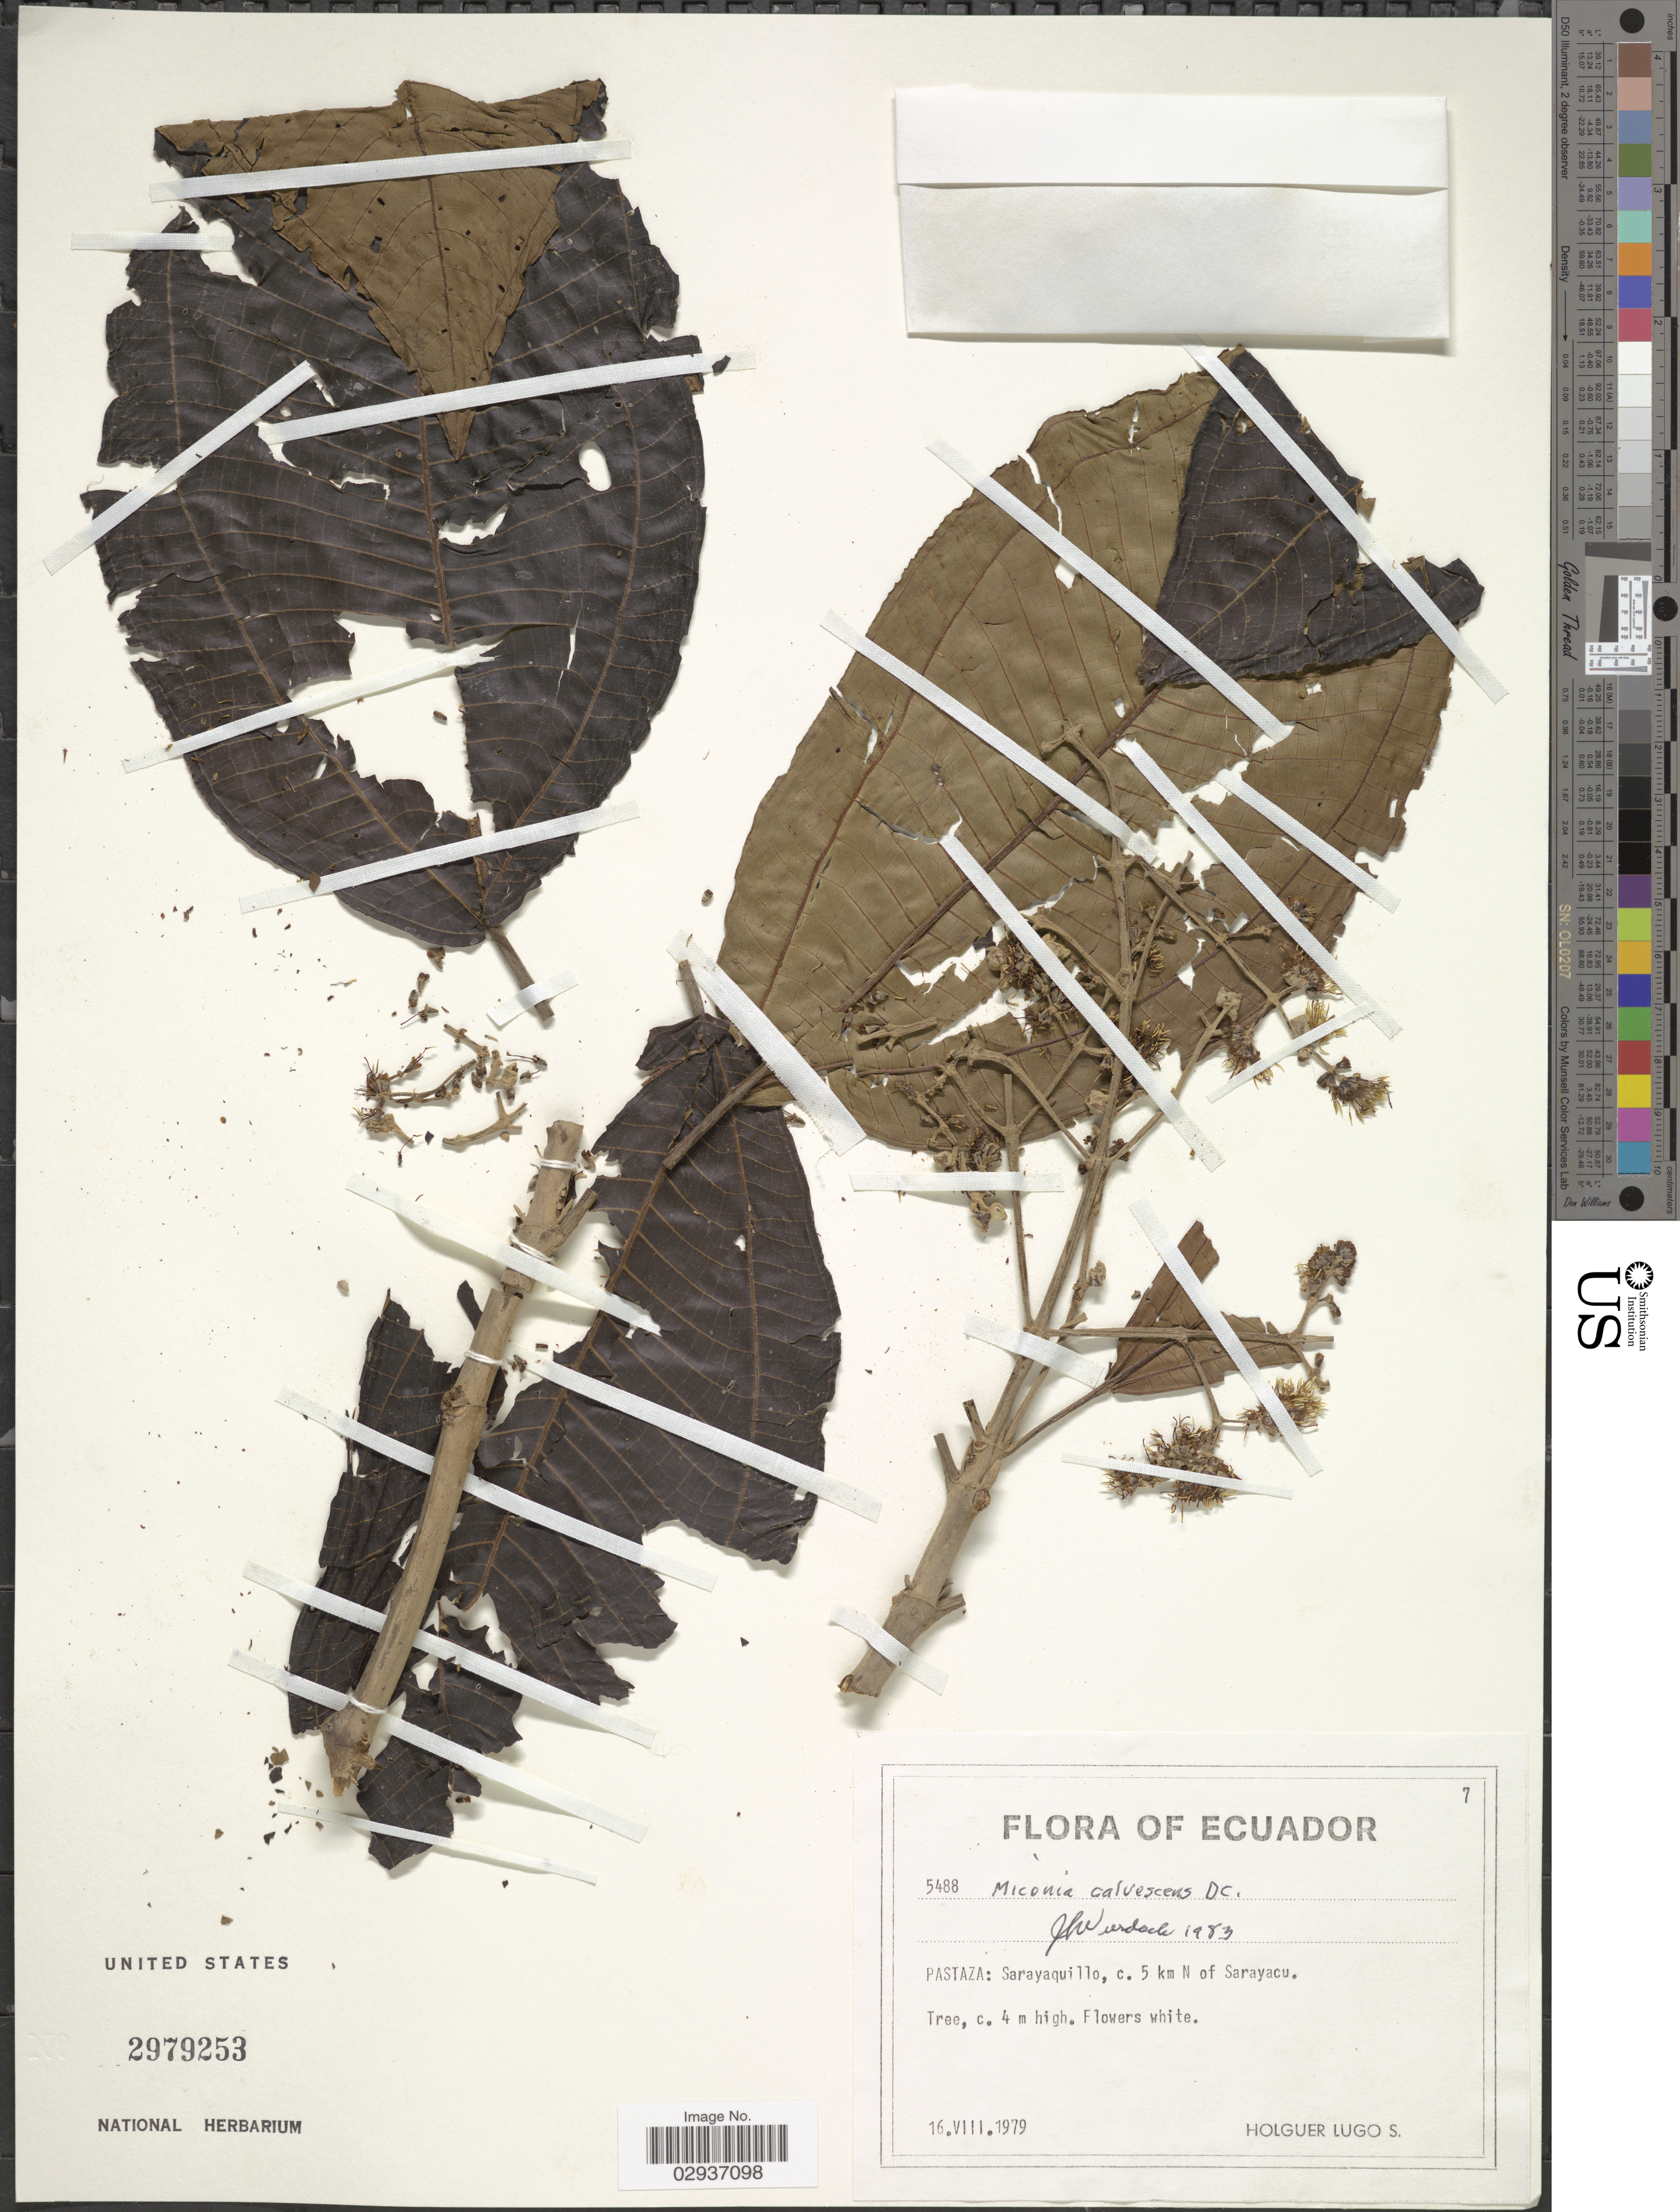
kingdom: Plantae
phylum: Tracheophyta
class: Magnoliopsida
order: Myrtales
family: Melastomataceae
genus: Miconia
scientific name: Miconia calvescens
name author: DC.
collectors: H. Lugo S.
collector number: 5488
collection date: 1979-08-16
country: Ecuador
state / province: Pastaza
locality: Pastaza: Sarayaquillo, c. 5 km N of Sarayacu.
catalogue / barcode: US 2979253